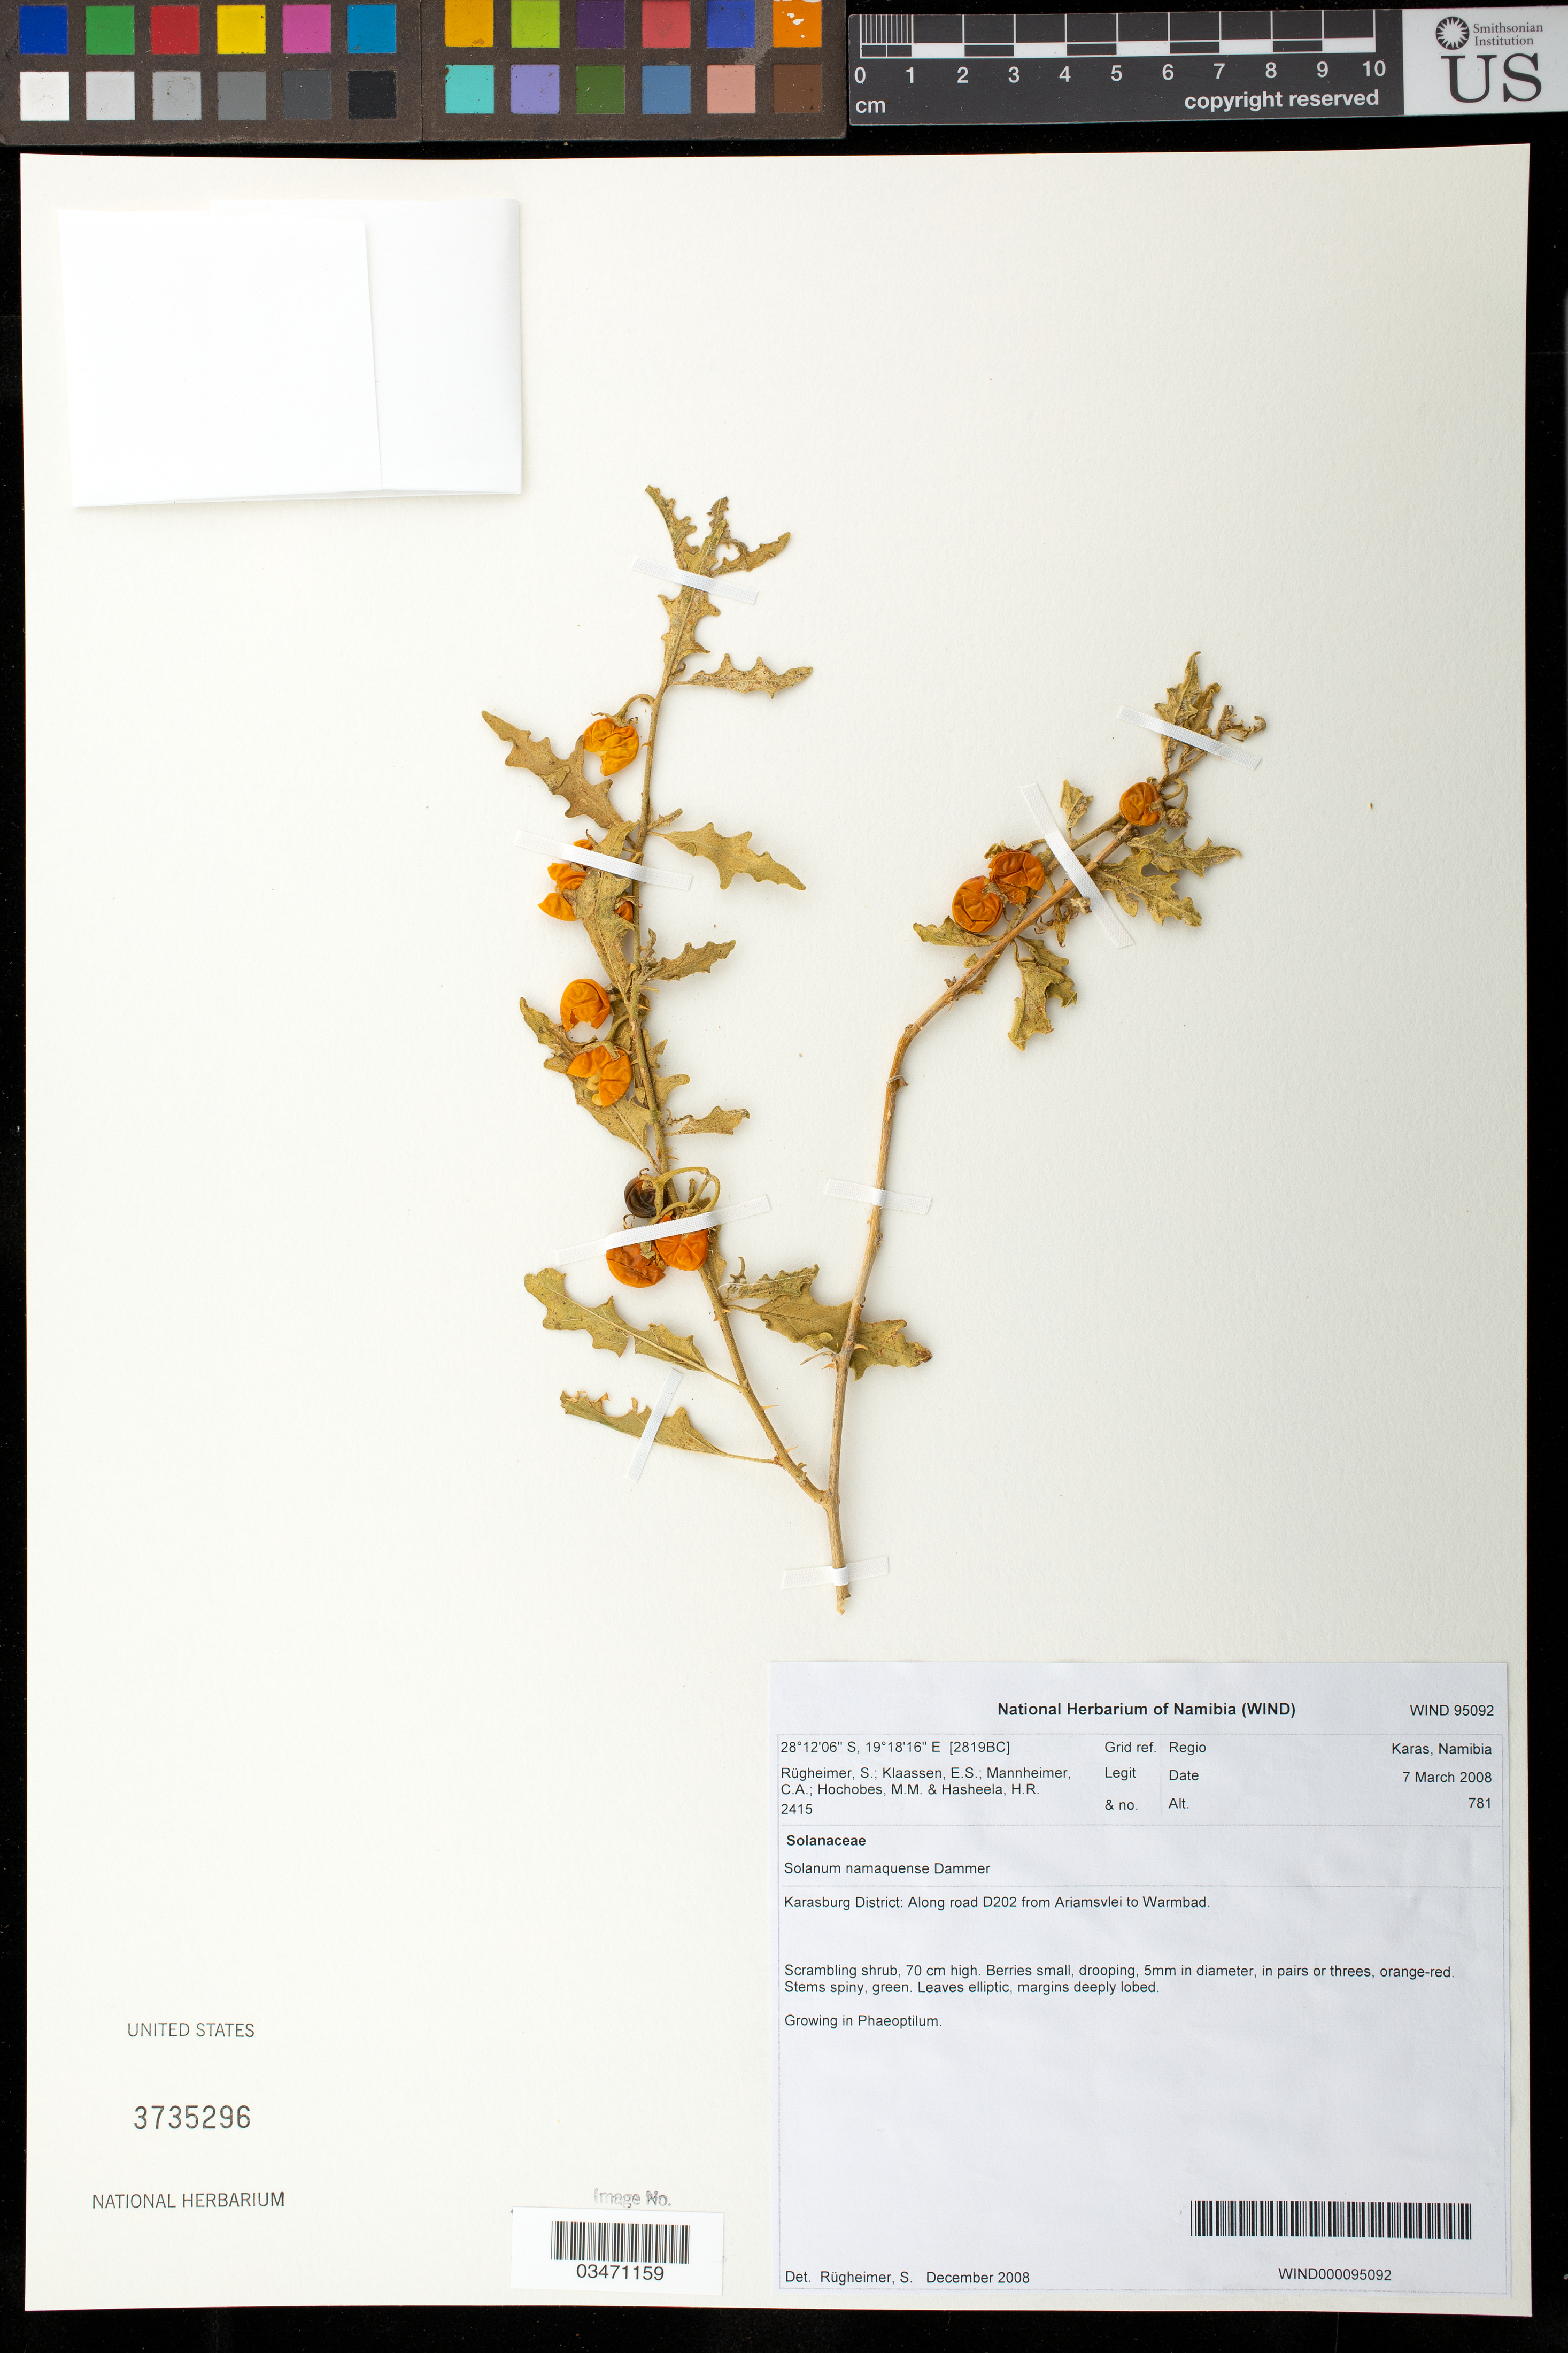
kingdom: Plantae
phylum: Tracheophyta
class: Magnoliopsida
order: Solanales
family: Solanaceae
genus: Solanum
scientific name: Solanum namaquense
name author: Dammer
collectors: S. Rugheimer, E. S. Klaassen, C. A. Mannheimer, M. Hochobes & H. Hasheela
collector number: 2415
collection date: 2008-03-07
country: Namibia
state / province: Karas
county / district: Karasburg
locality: Along road D202 from Ariamsvlei to Warmbad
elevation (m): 781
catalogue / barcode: US 3735296